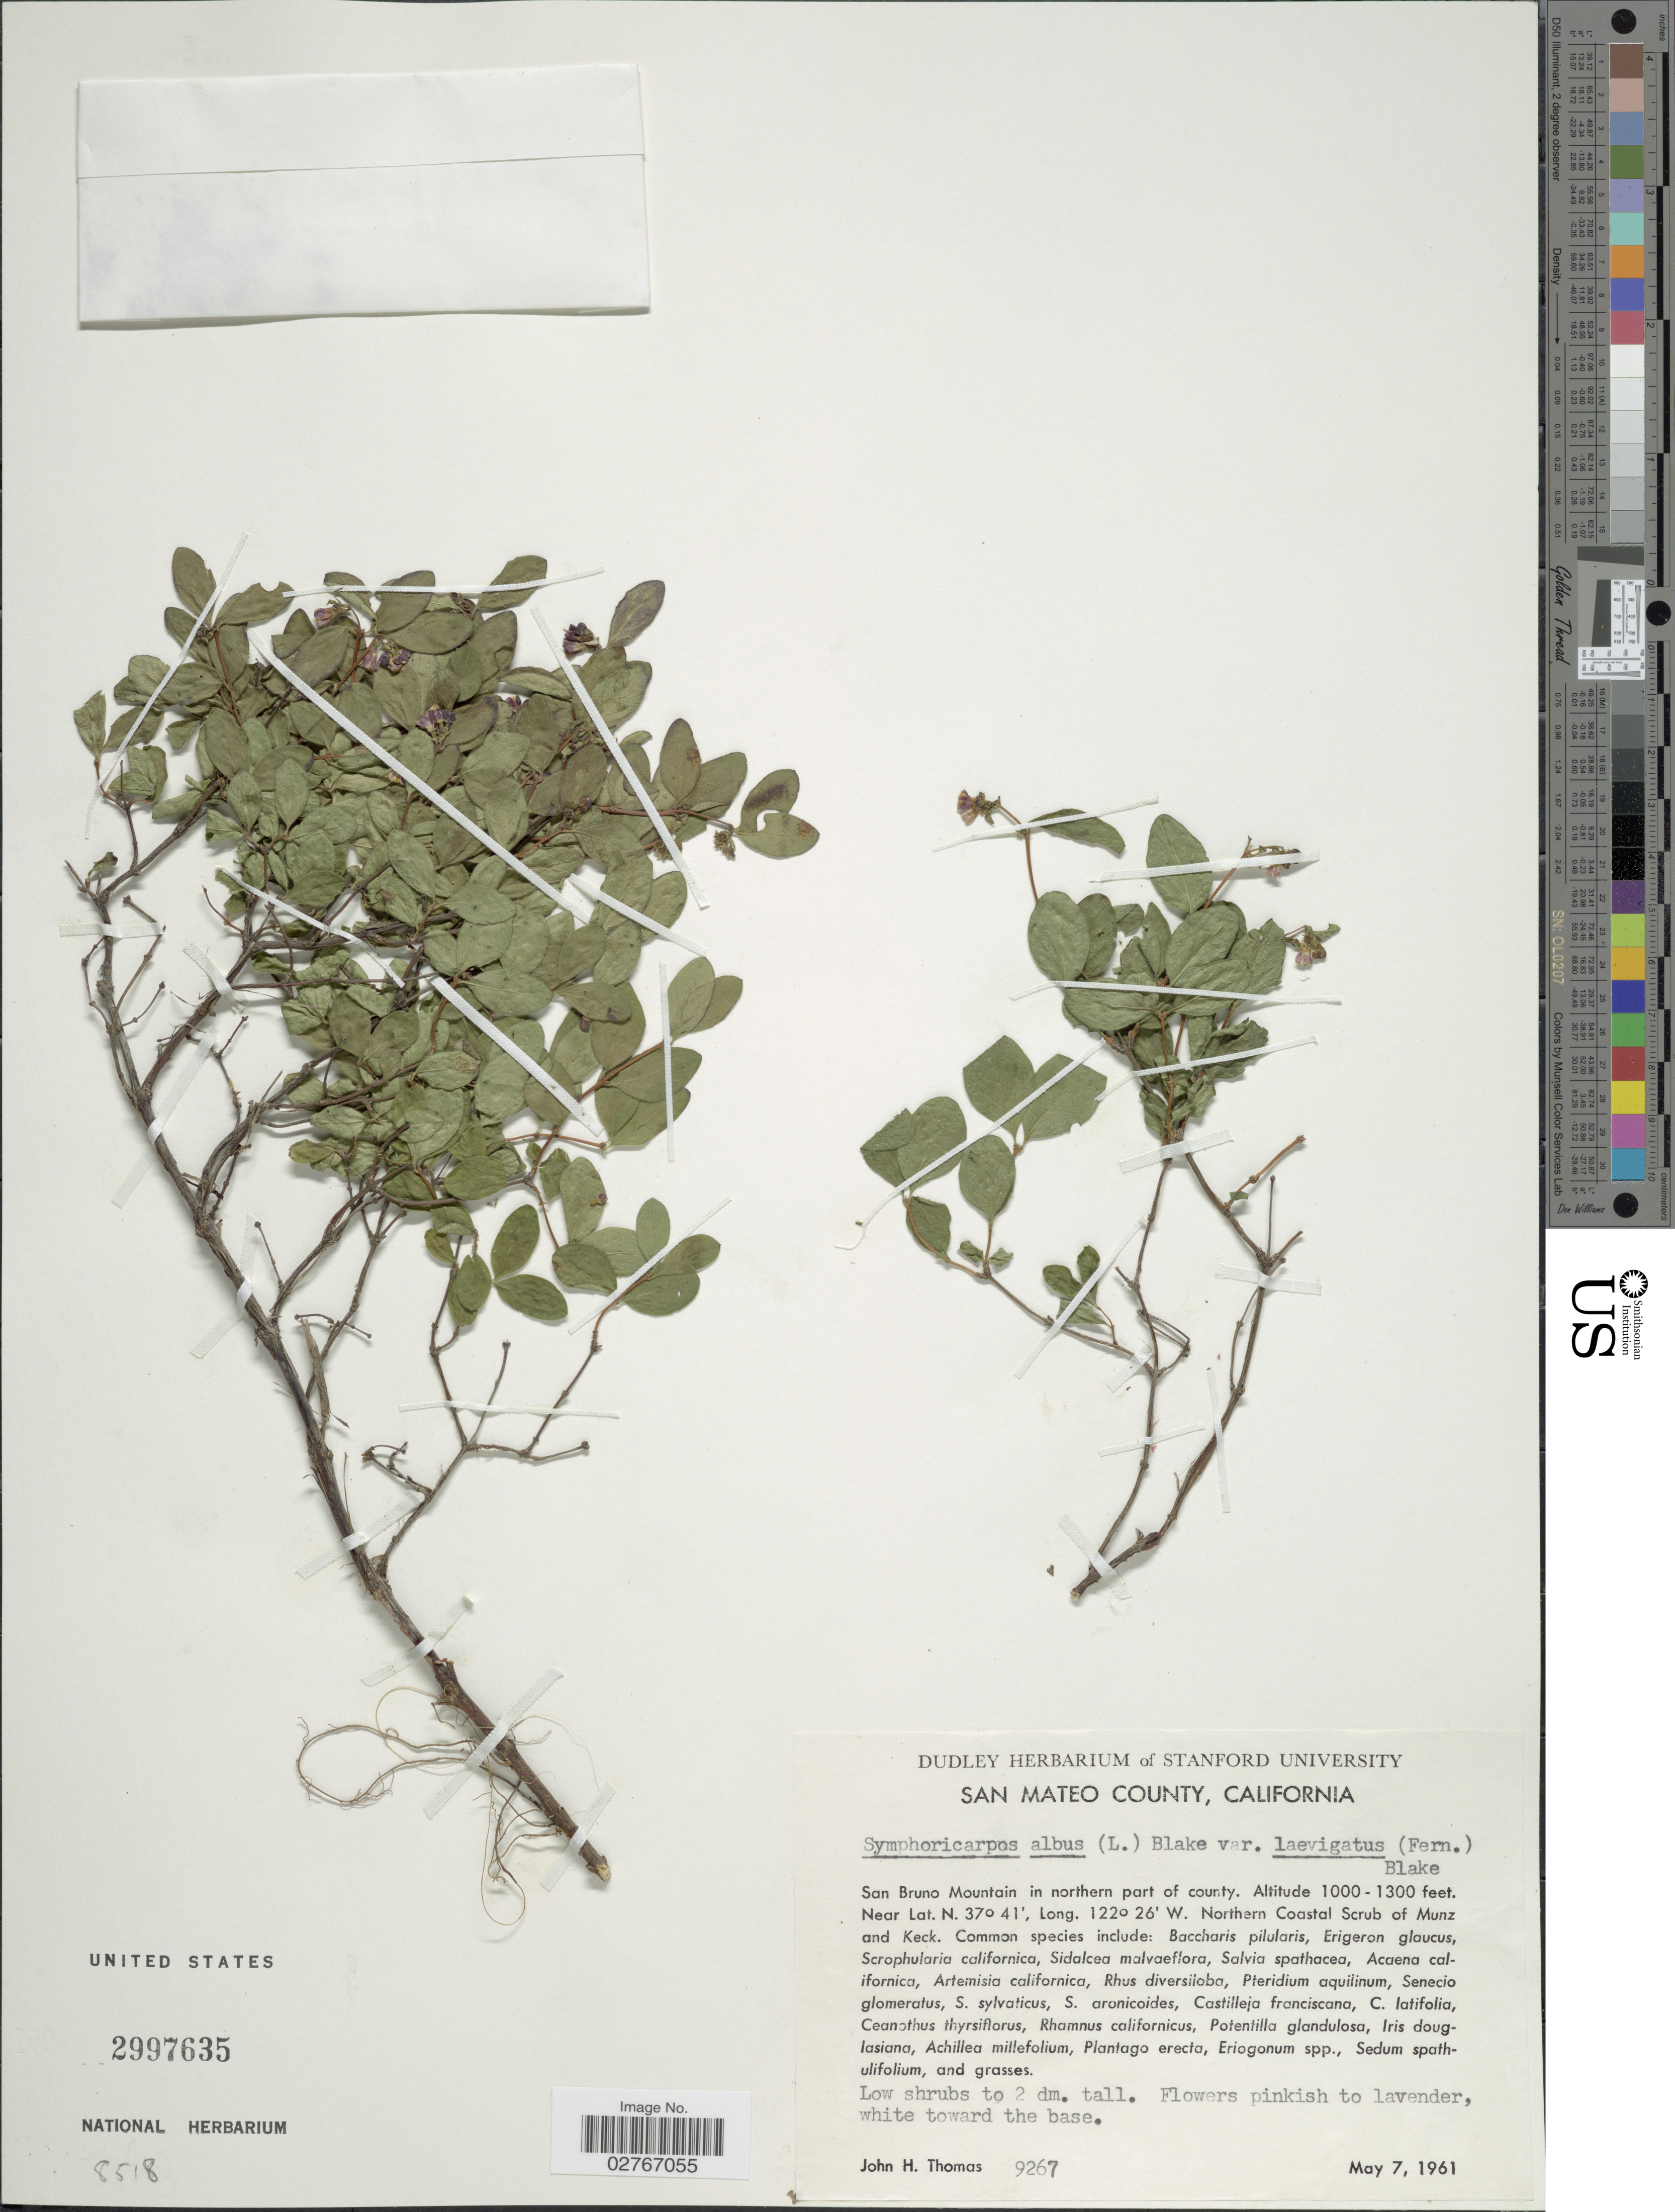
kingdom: Plantae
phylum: Tracheophyta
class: Magnoliopsida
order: Dipsacales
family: Caprifoliaceae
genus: Symphoricarpos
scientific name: Symphoricarpos albus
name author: (L.) S.F. Blake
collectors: J. H. Thomas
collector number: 9267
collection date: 1961-05-07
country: United States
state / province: California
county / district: San Mateo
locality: San Mateo County, San Bruno Mountain in northern part of county, Northern Coastal Scrub of Munz and Keck.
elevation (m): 305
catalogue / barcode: US 2997635